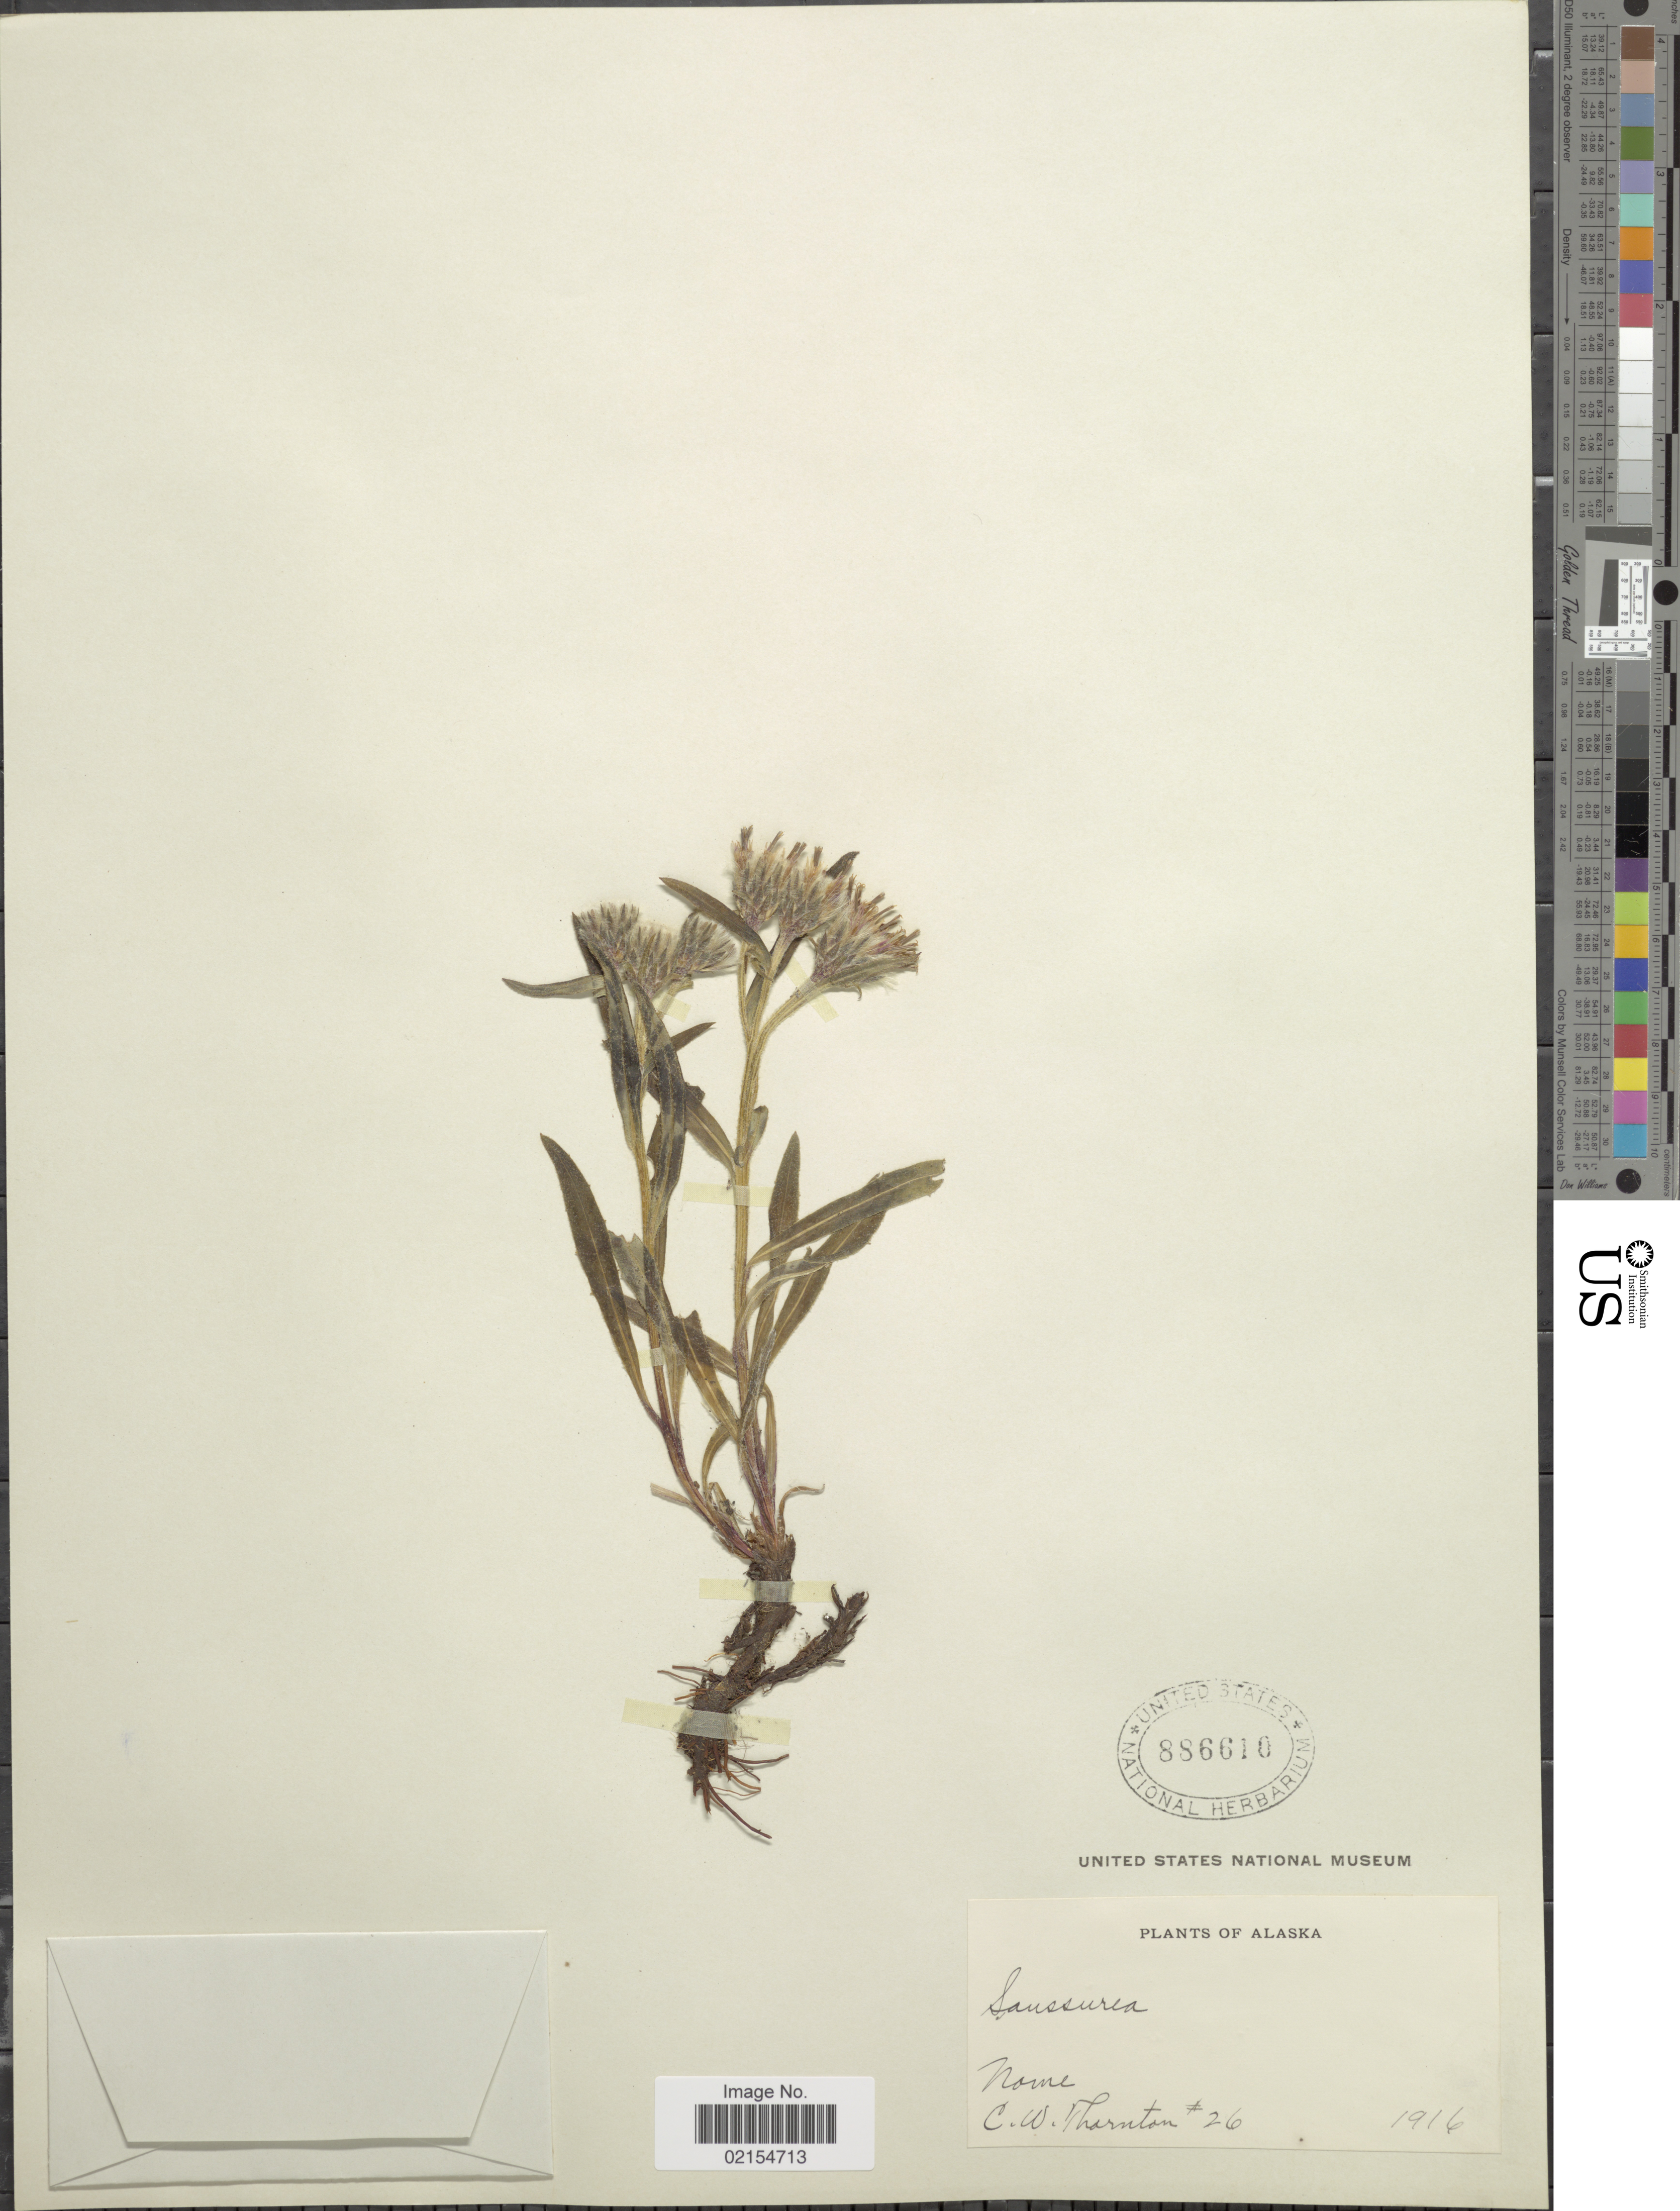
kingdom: Plantae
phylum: Tracheophyta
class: Magnoliopsida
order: Asterales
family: Asteraceae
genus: Saussurea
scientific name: Saussurea angustifolia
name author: (L.) DC.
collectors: C. Thornton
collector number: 26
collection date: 1916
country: United States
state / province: Alaska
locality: Nome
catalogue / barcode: US 886610